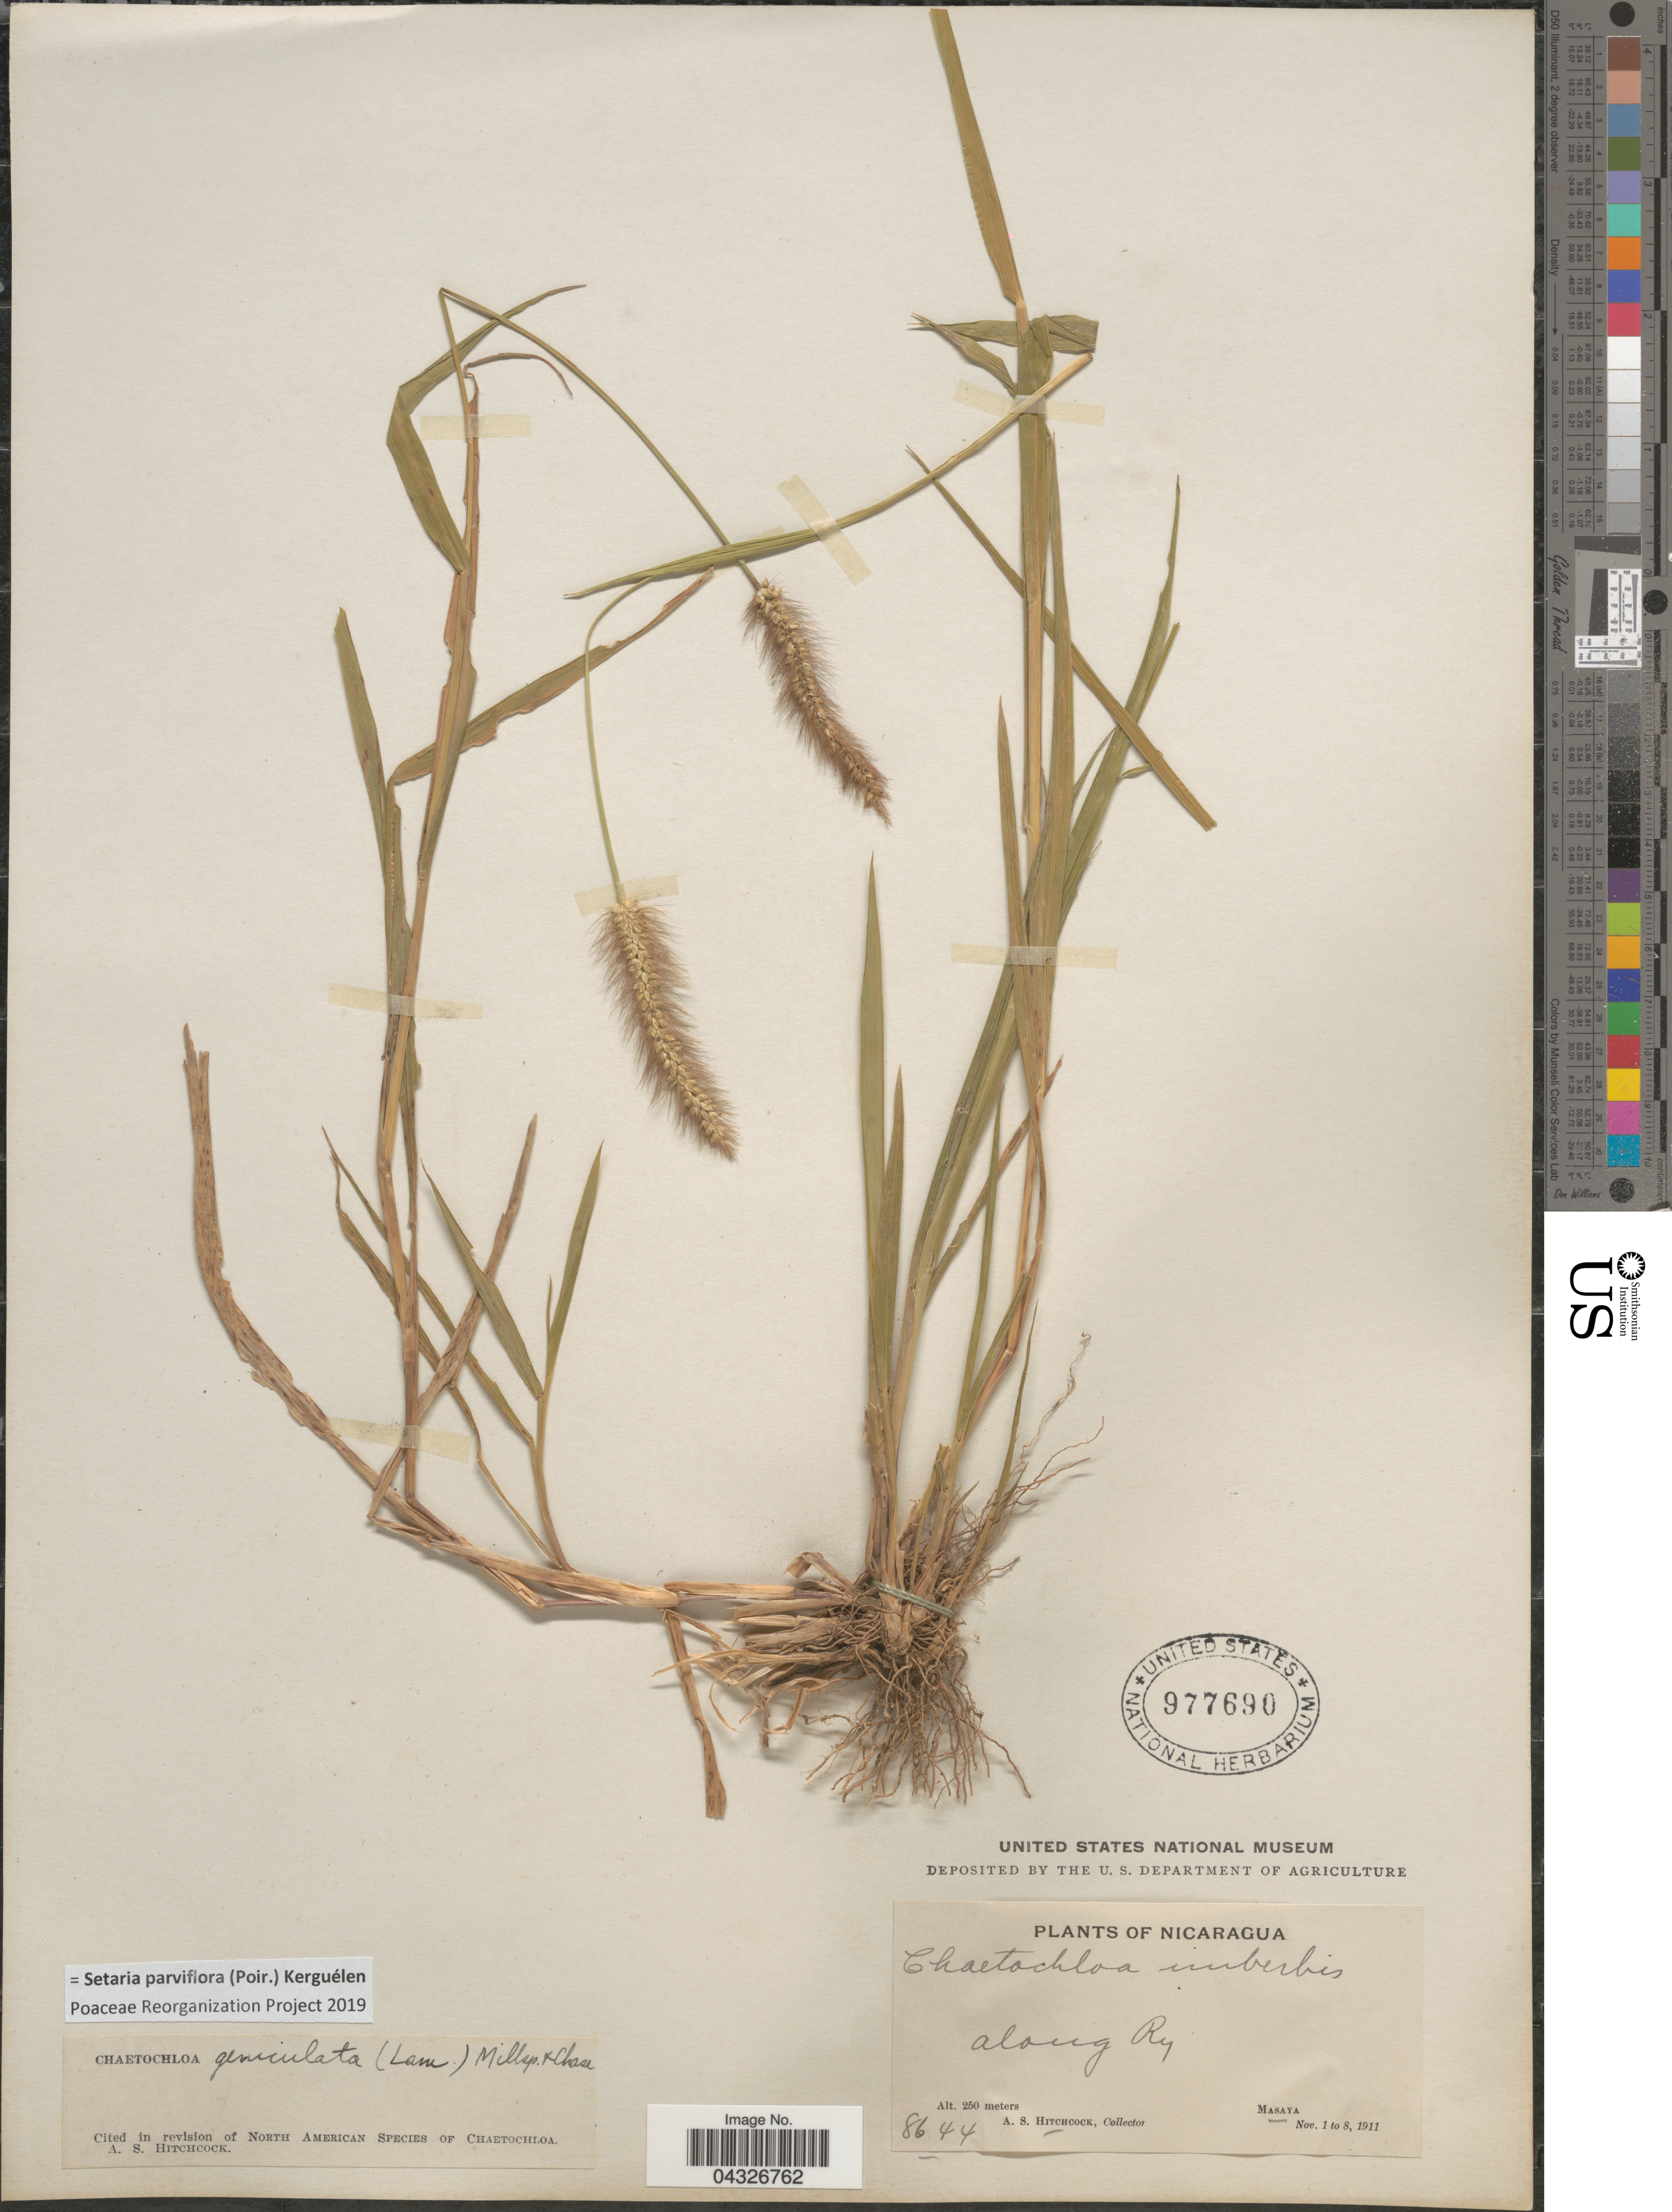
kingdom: Plantae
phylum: Tracheophyta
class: Liliopsida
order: Poales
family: Poaceae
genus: Setaria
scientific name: Setaria parviflora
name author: (Poir.) Kerguélen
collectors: A. S. Hitchcock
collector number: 8644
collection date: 1911-11-01/1911-11-08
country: Nicaragua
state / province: Masaya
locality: Along Ry.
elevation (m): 250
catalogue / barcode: US 977690